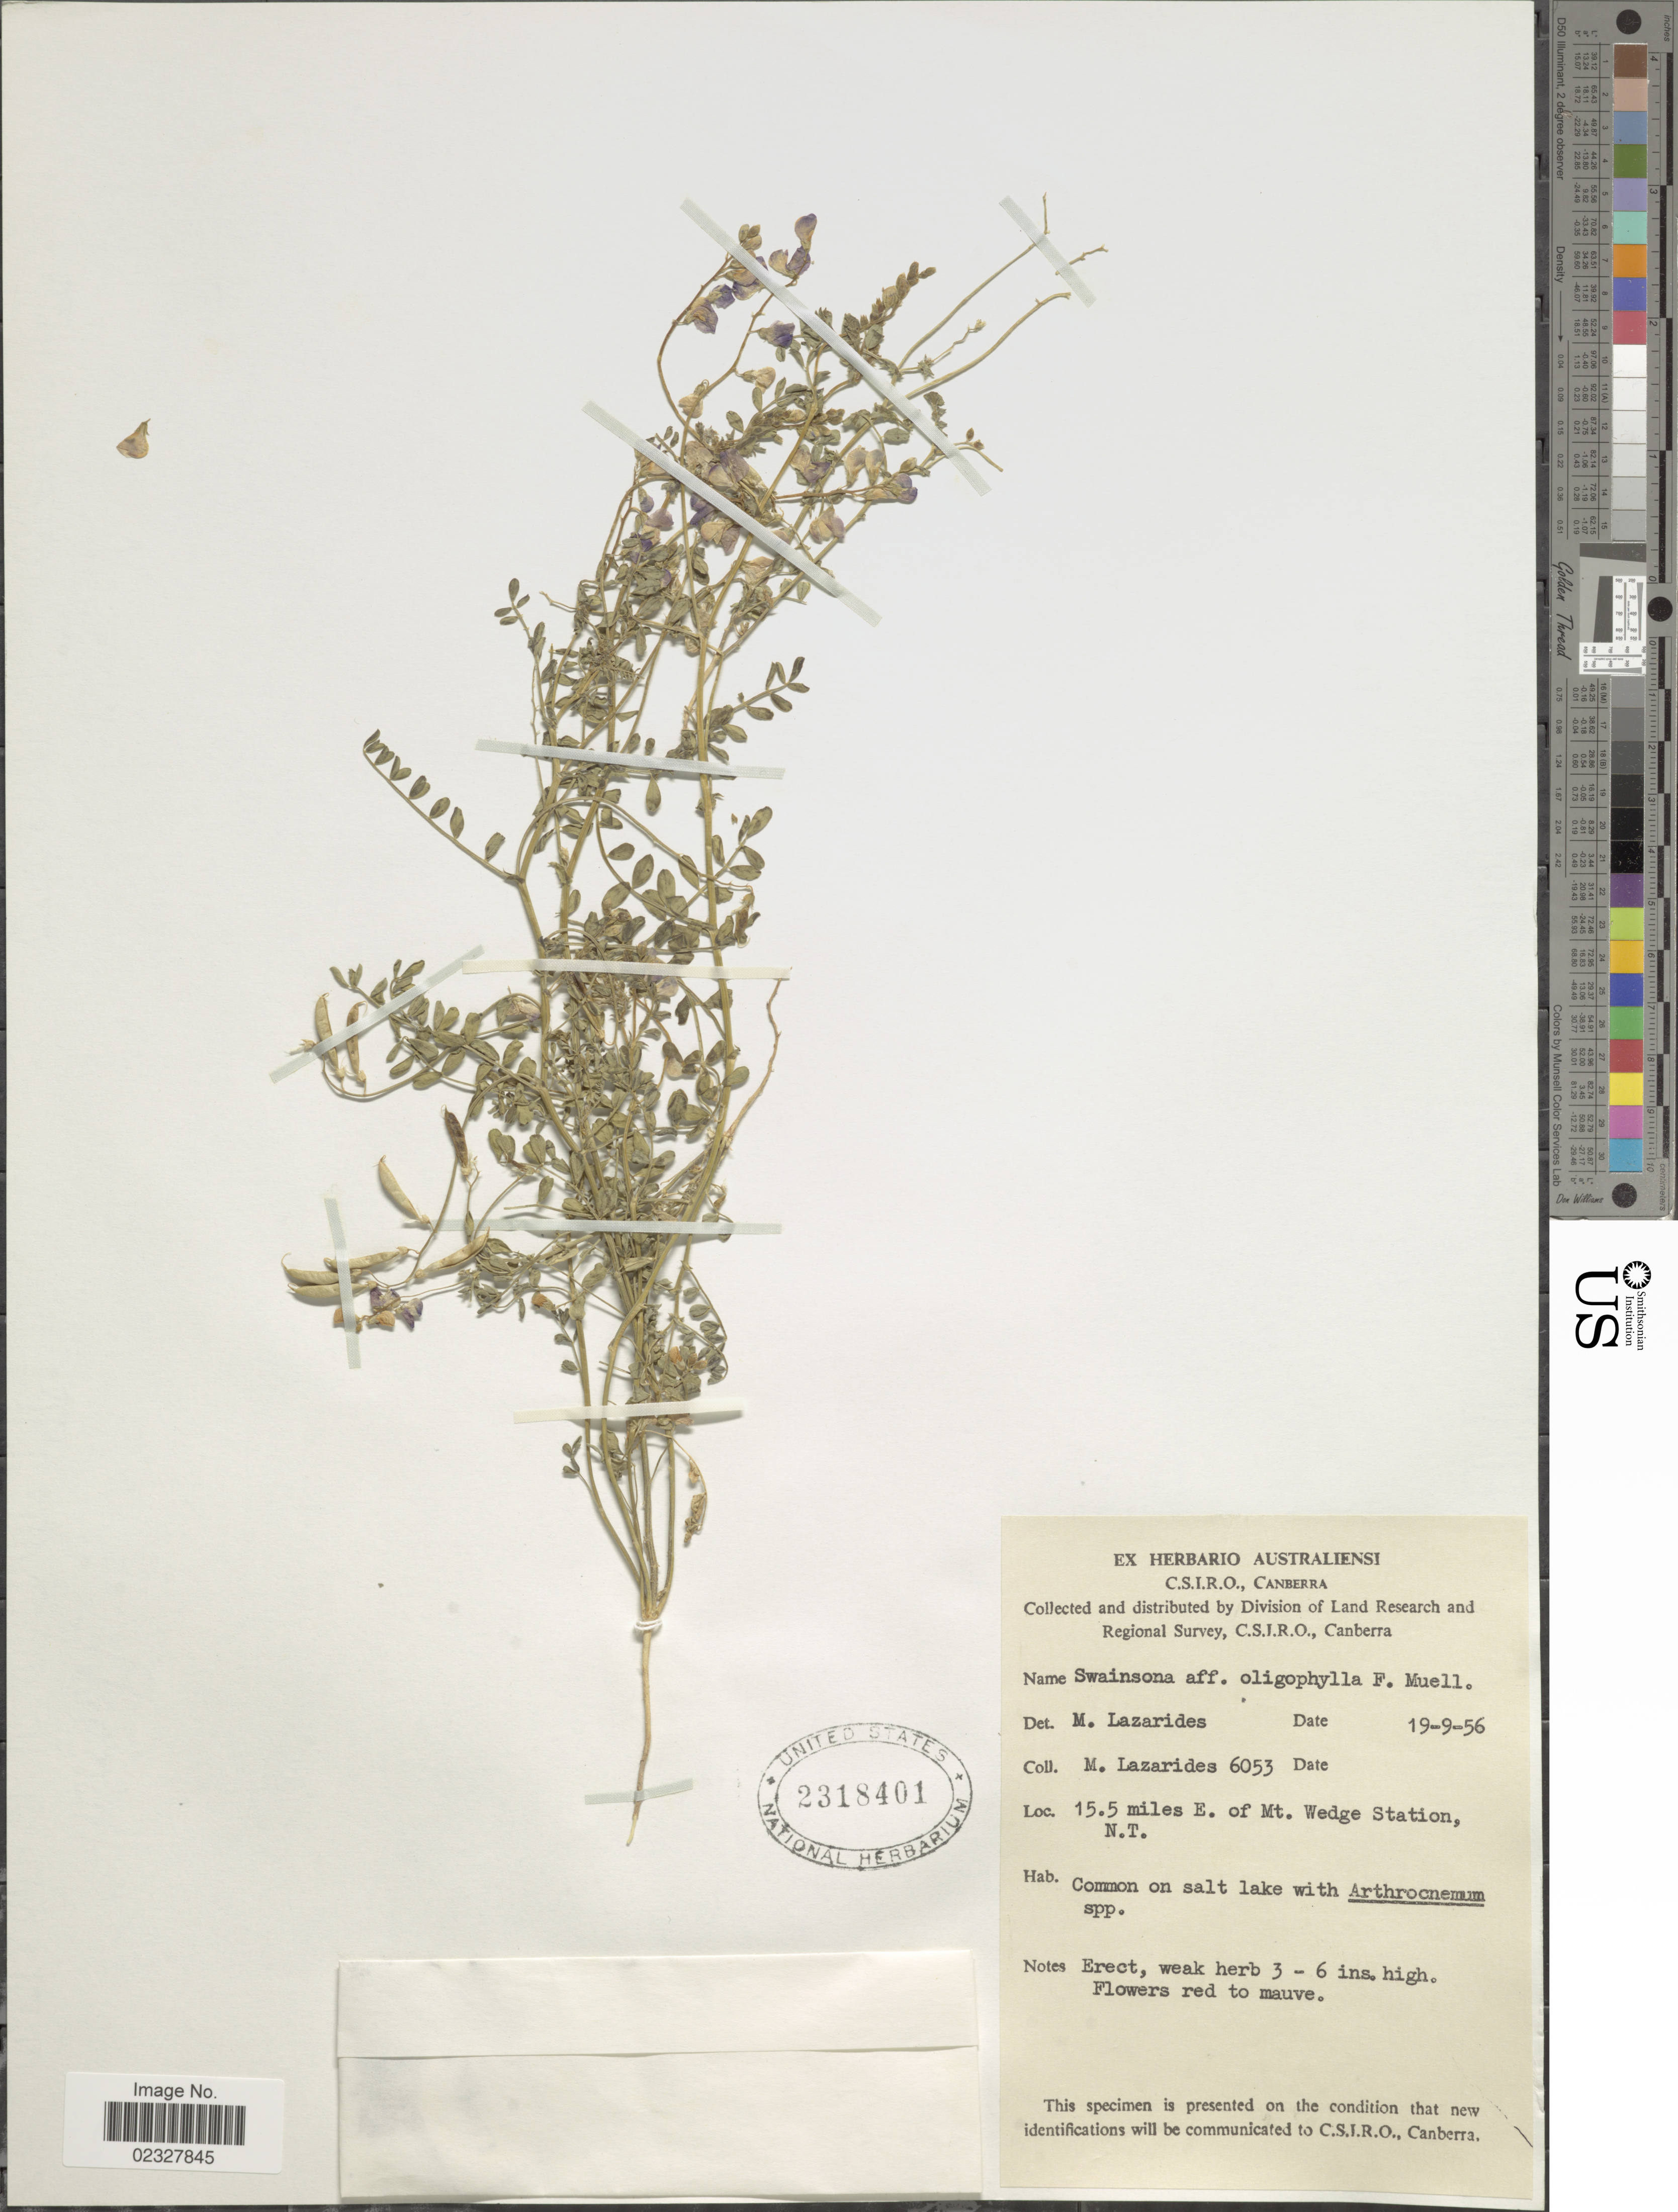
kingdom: Plantae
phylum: Tracheophyta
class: Magnoliopsida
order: Fabales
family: Fabaceae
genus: Swainsona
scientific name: Swainsona oligophylla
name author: F. Muell. ex Benth.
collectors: M. Lazarides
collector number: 6053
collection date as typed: Transcribed d/m/y: 19/9/56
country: Australia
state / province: Northern Territory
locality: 15.5 miles E. of Mt. Wedge Station, N. T.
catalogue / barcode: US 2318401